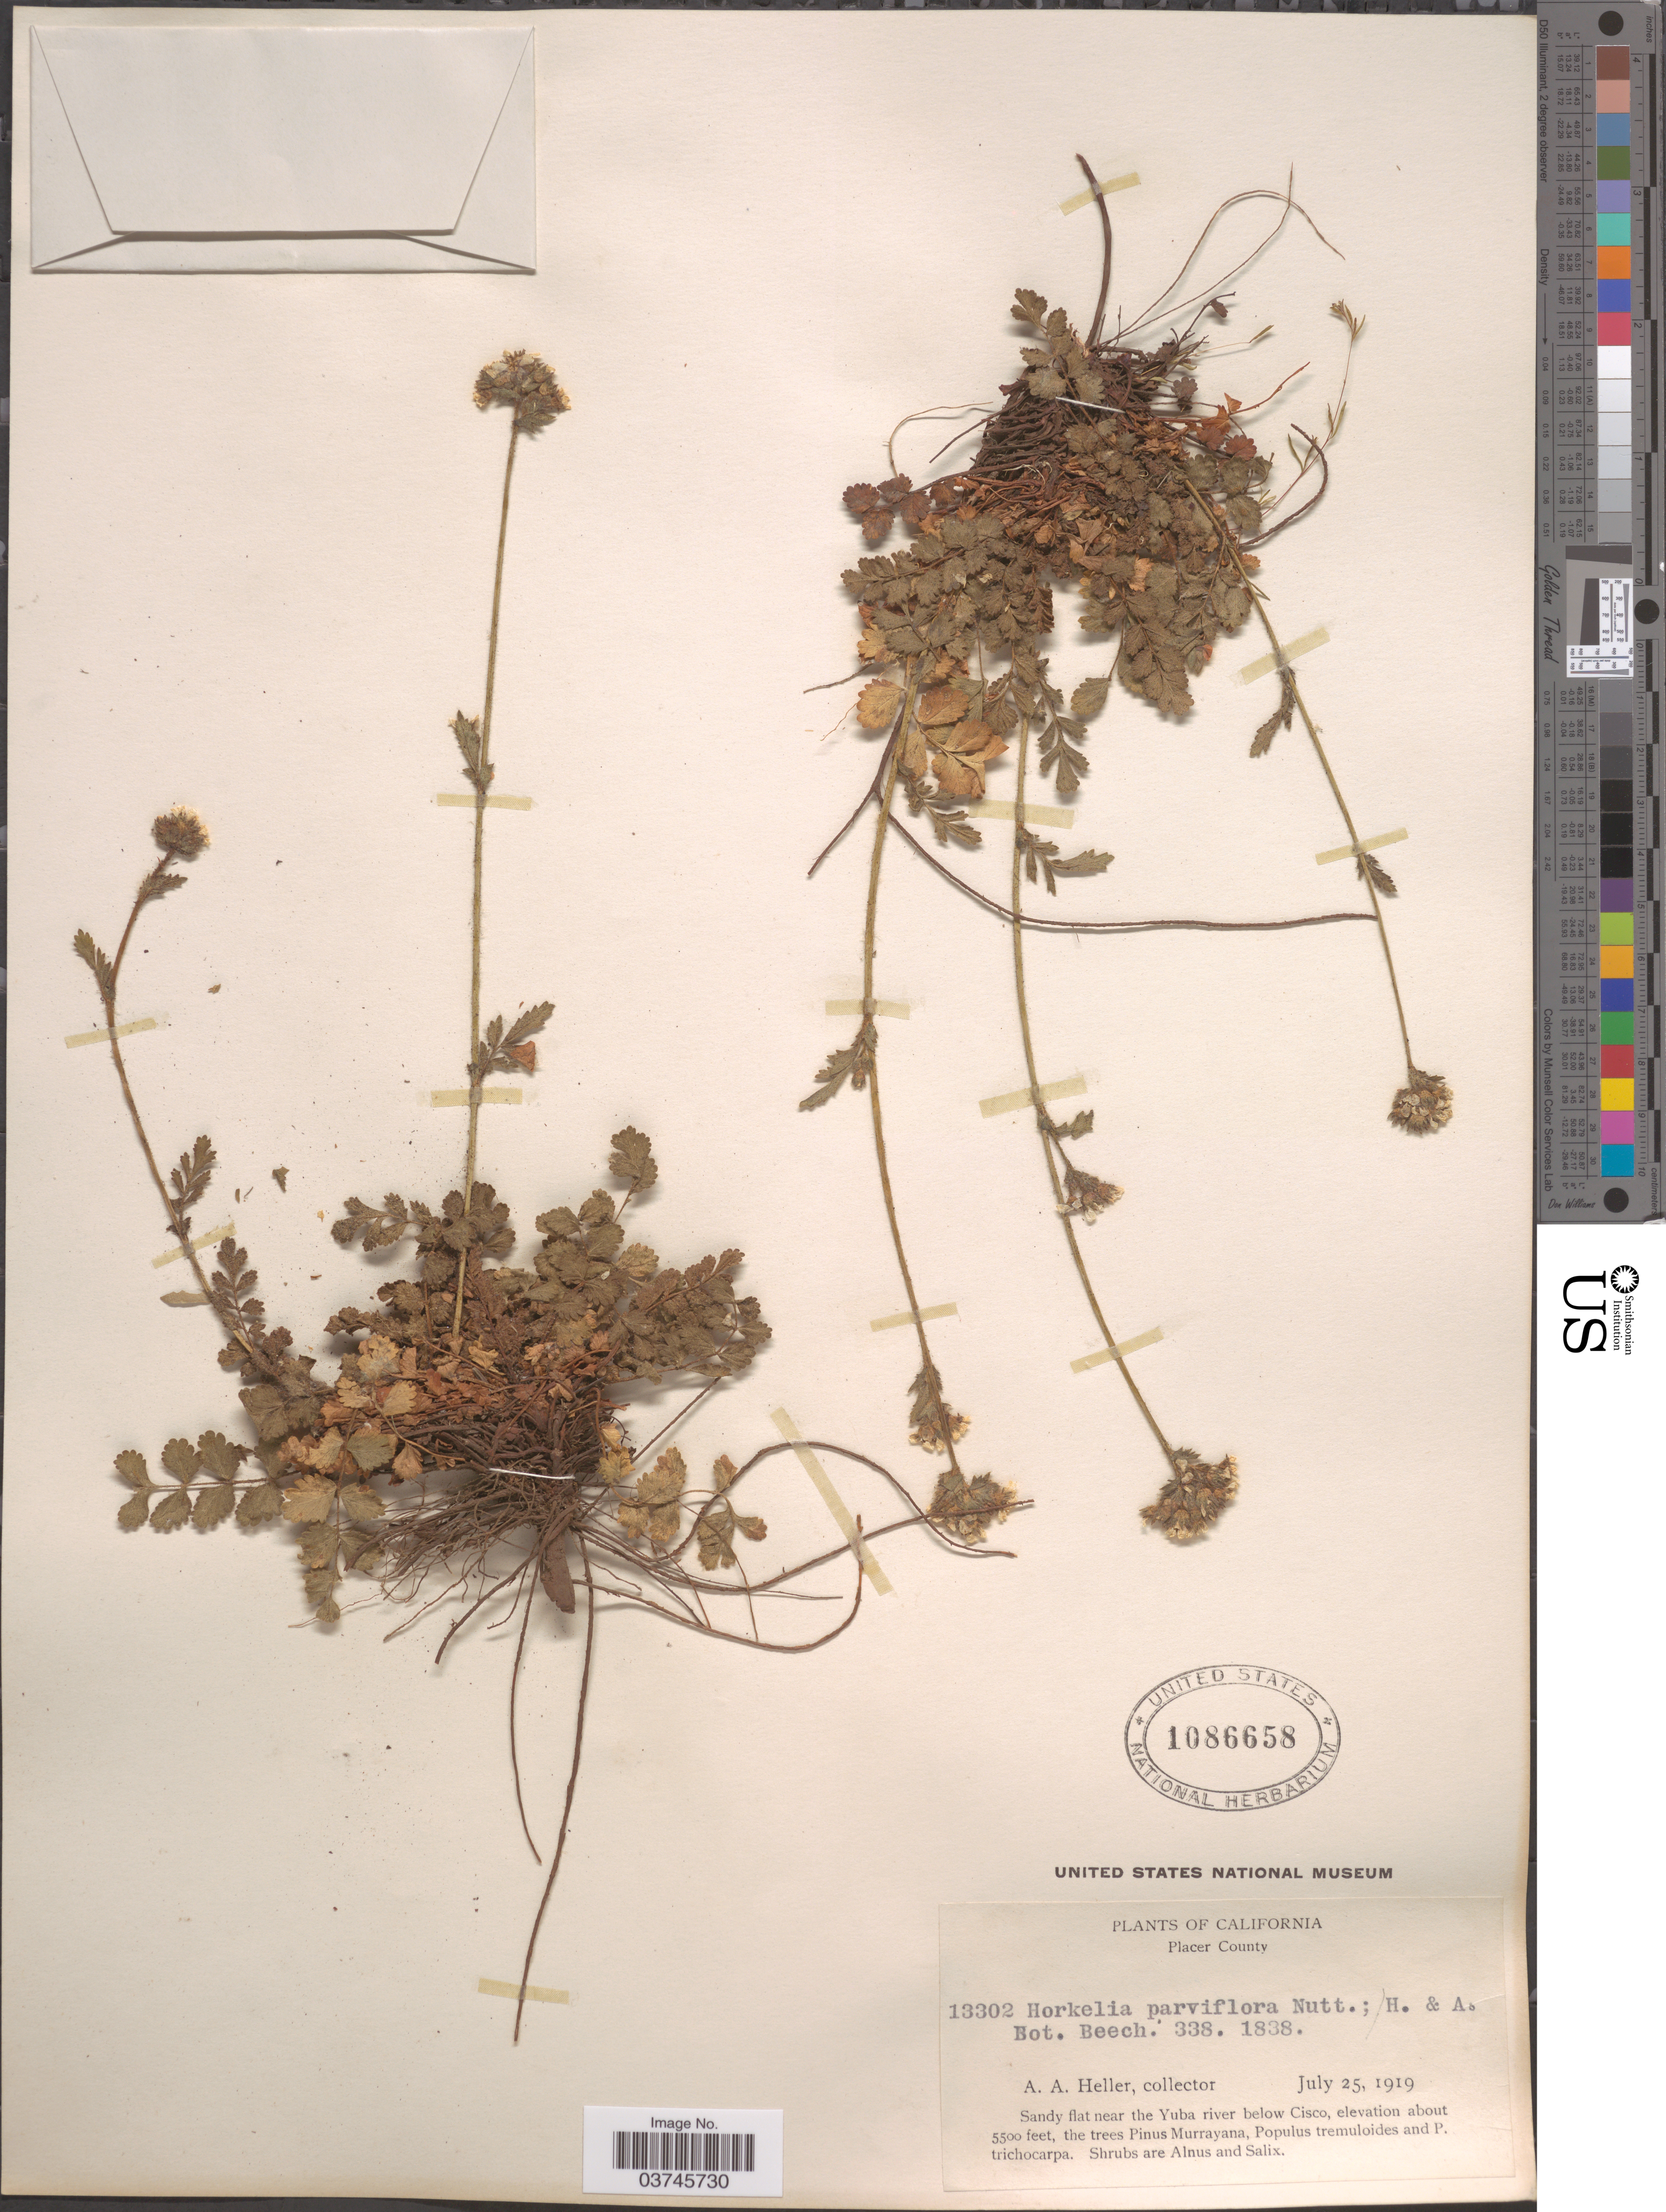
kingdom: Plantae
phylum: Tracheophyta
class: Magnoliopsida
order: Rosales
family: Rosaceae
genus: Potentilla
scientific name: Potentilla douglasii var. parviflora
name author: (Nutt. ex Hook. & Arn.) J.T. Howell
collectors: A. A. Heller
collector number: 13302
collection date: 1919-07-25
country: United States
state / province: California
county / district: Placer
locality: Placer County. Sandy flat near the Yuba river below Cisco.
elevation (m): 1676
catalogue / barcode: US 1086658